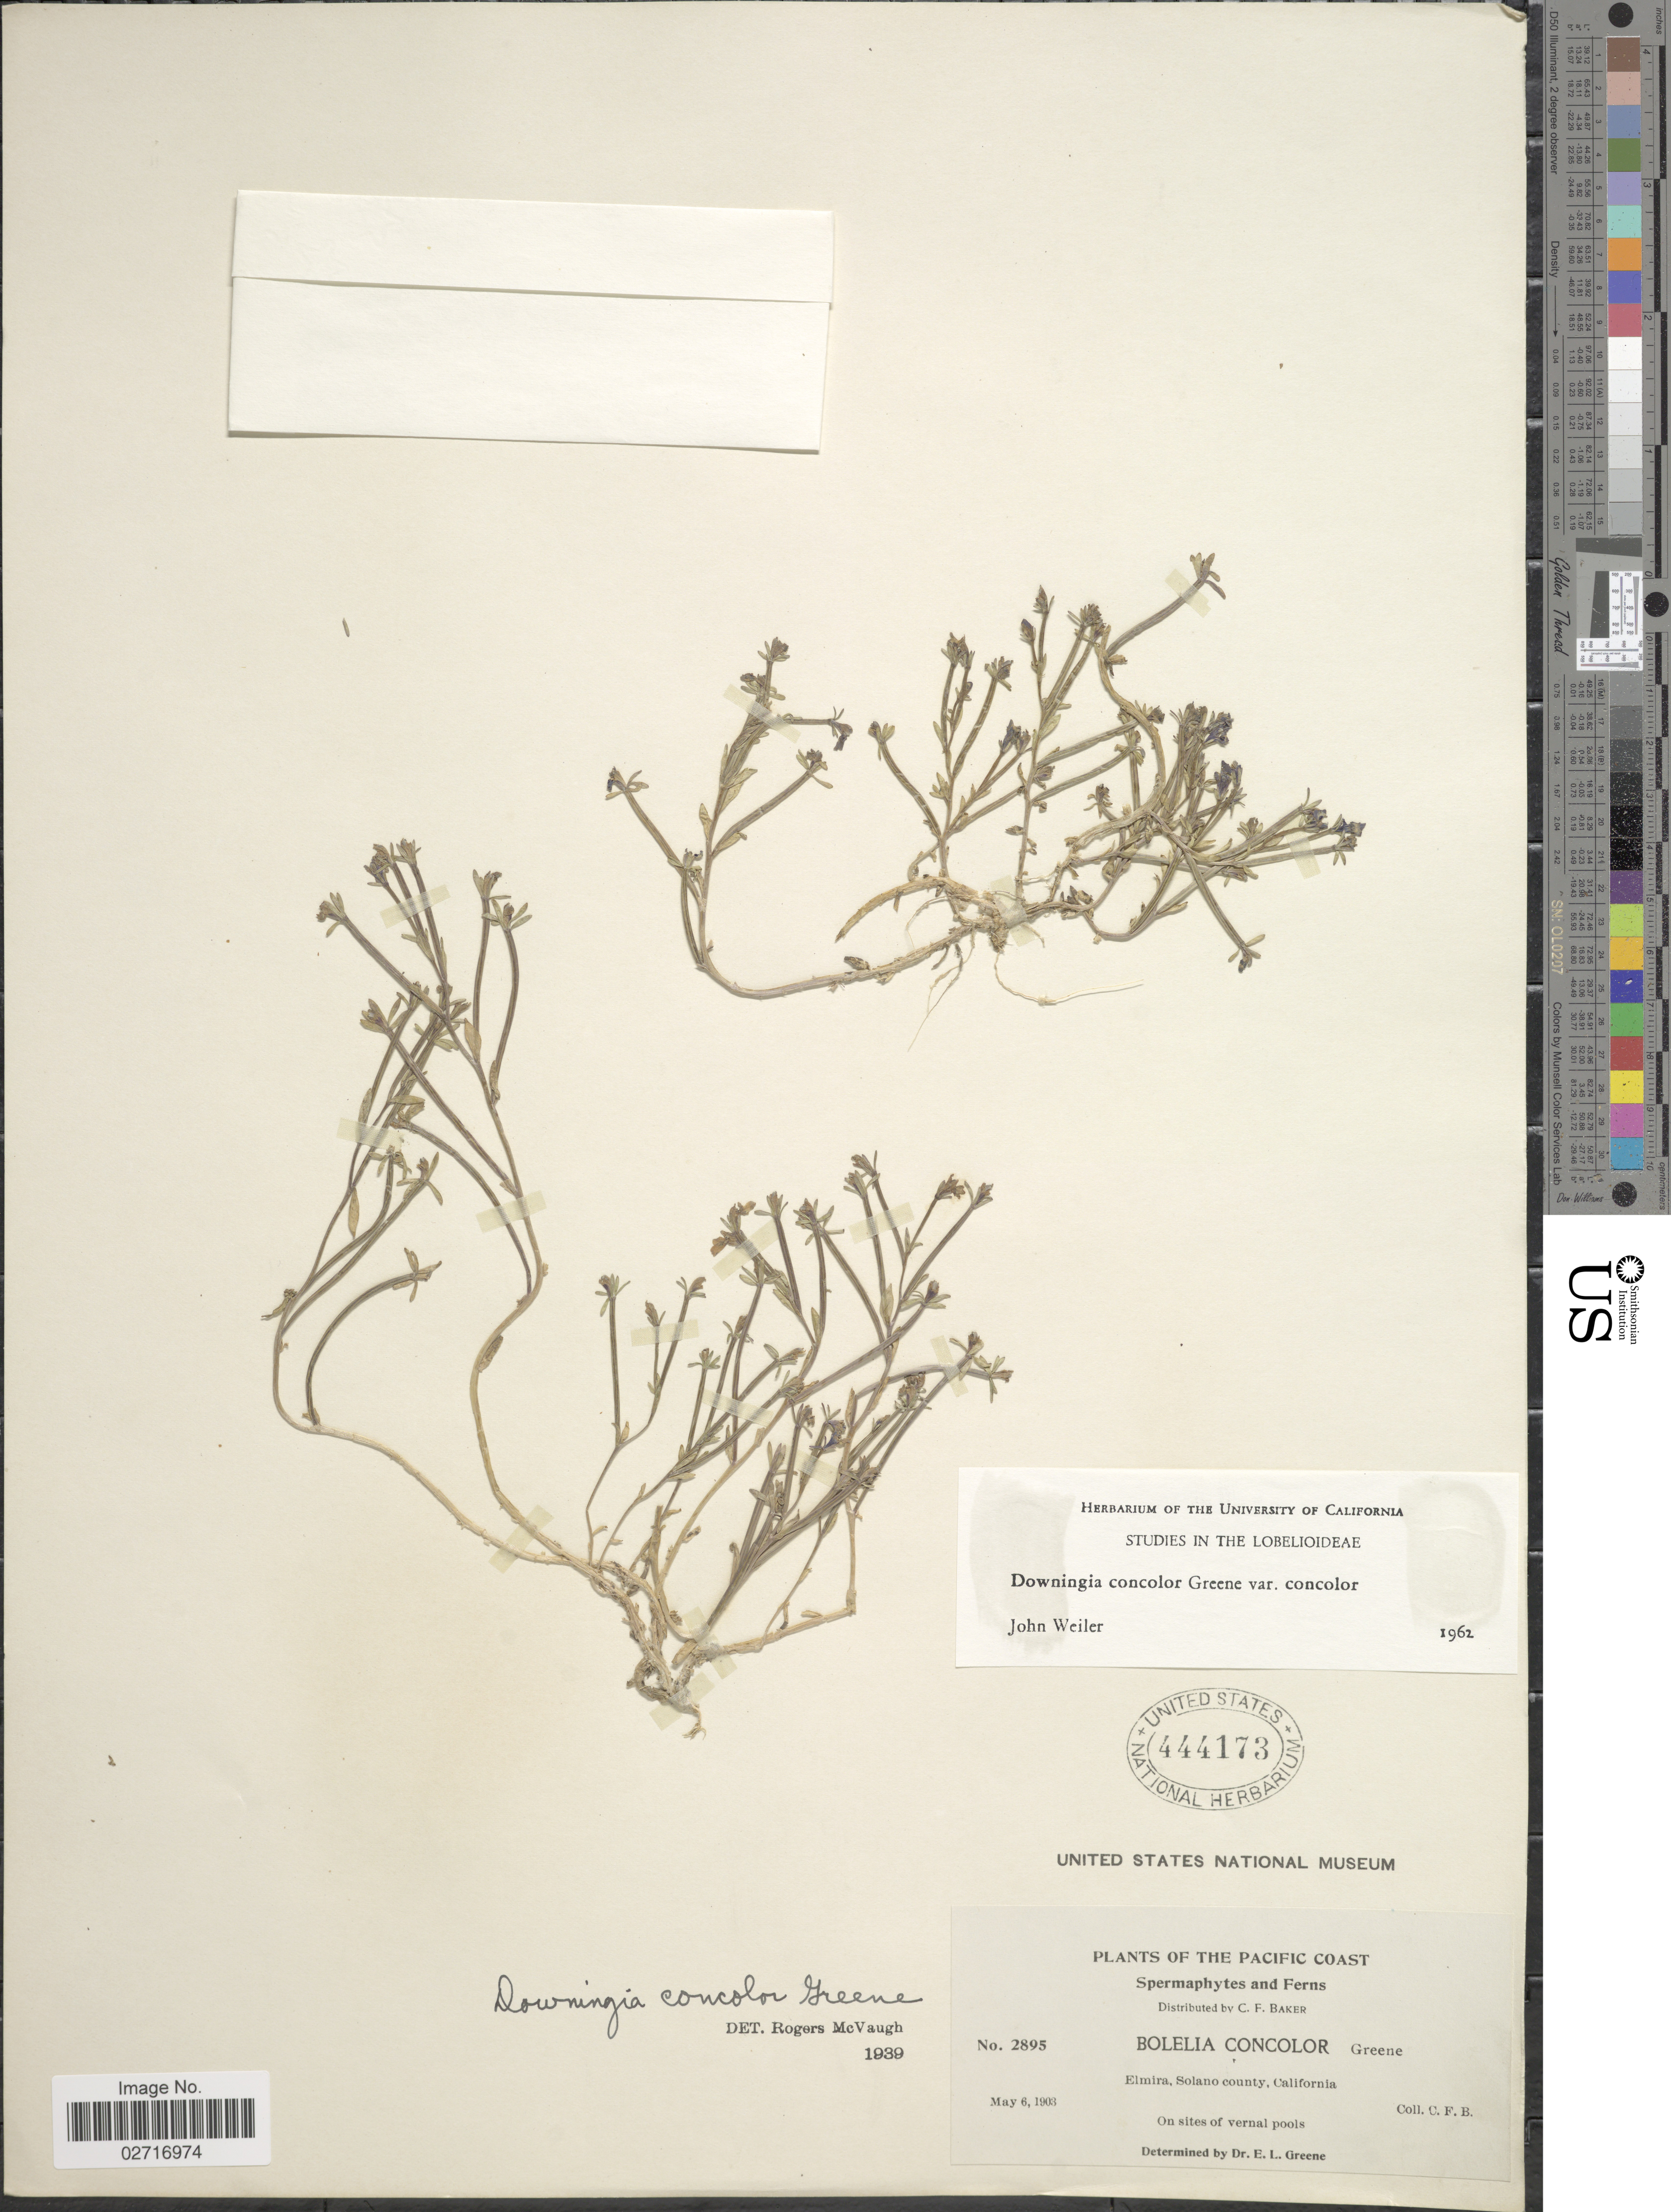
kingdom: Plantae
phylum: Tracheophyta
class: Magnoliopsida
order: Asterales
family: Campanulaceae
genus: Downingia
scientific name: Downingia concolor var. concolor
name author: Greene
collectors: C. F. Baker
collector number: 2895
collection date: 1903-05-06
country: United States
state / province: California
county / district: Solano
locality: The Pacific Coast. Elmira, Solano County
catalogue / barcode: US 444173